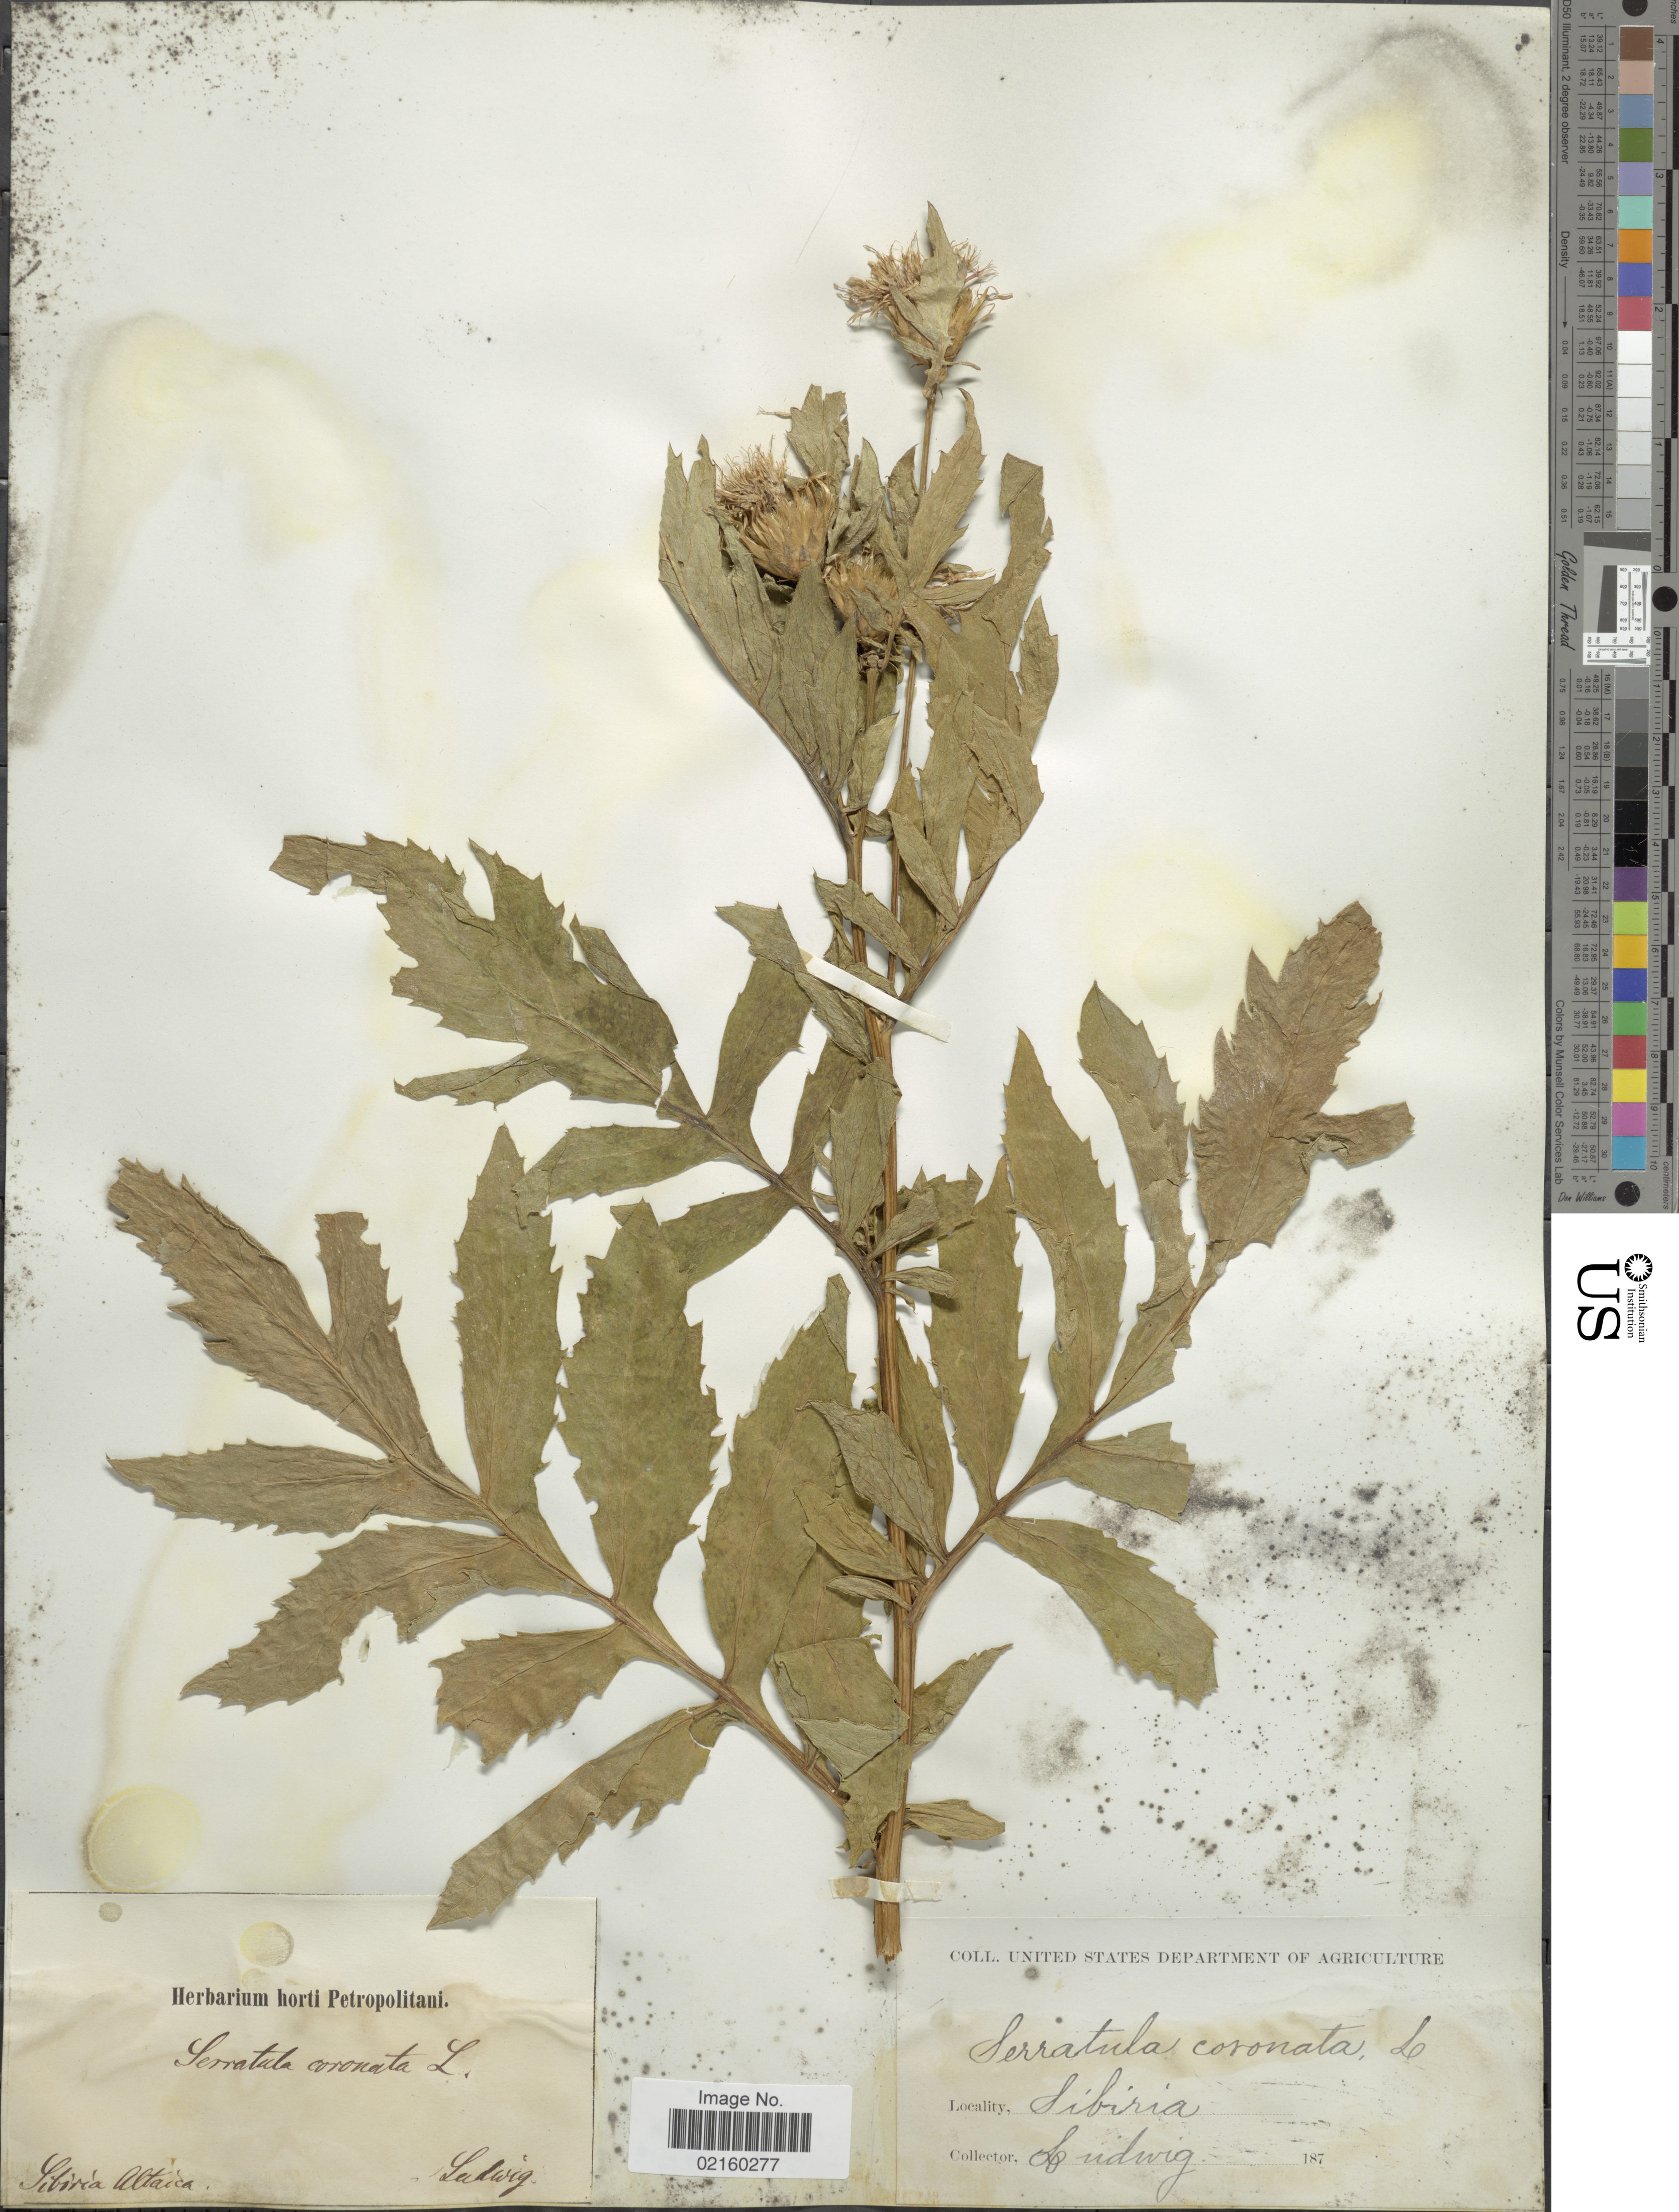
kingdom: Plantae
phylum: Tracheophyta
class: Magnoliopsida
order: Asterales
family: Asteraceae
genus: Serratula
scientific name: Serratula coronata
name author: L.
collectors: Ludwig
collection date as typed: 187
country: Russian Federation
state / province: West Siberia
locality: Siberia Altaica